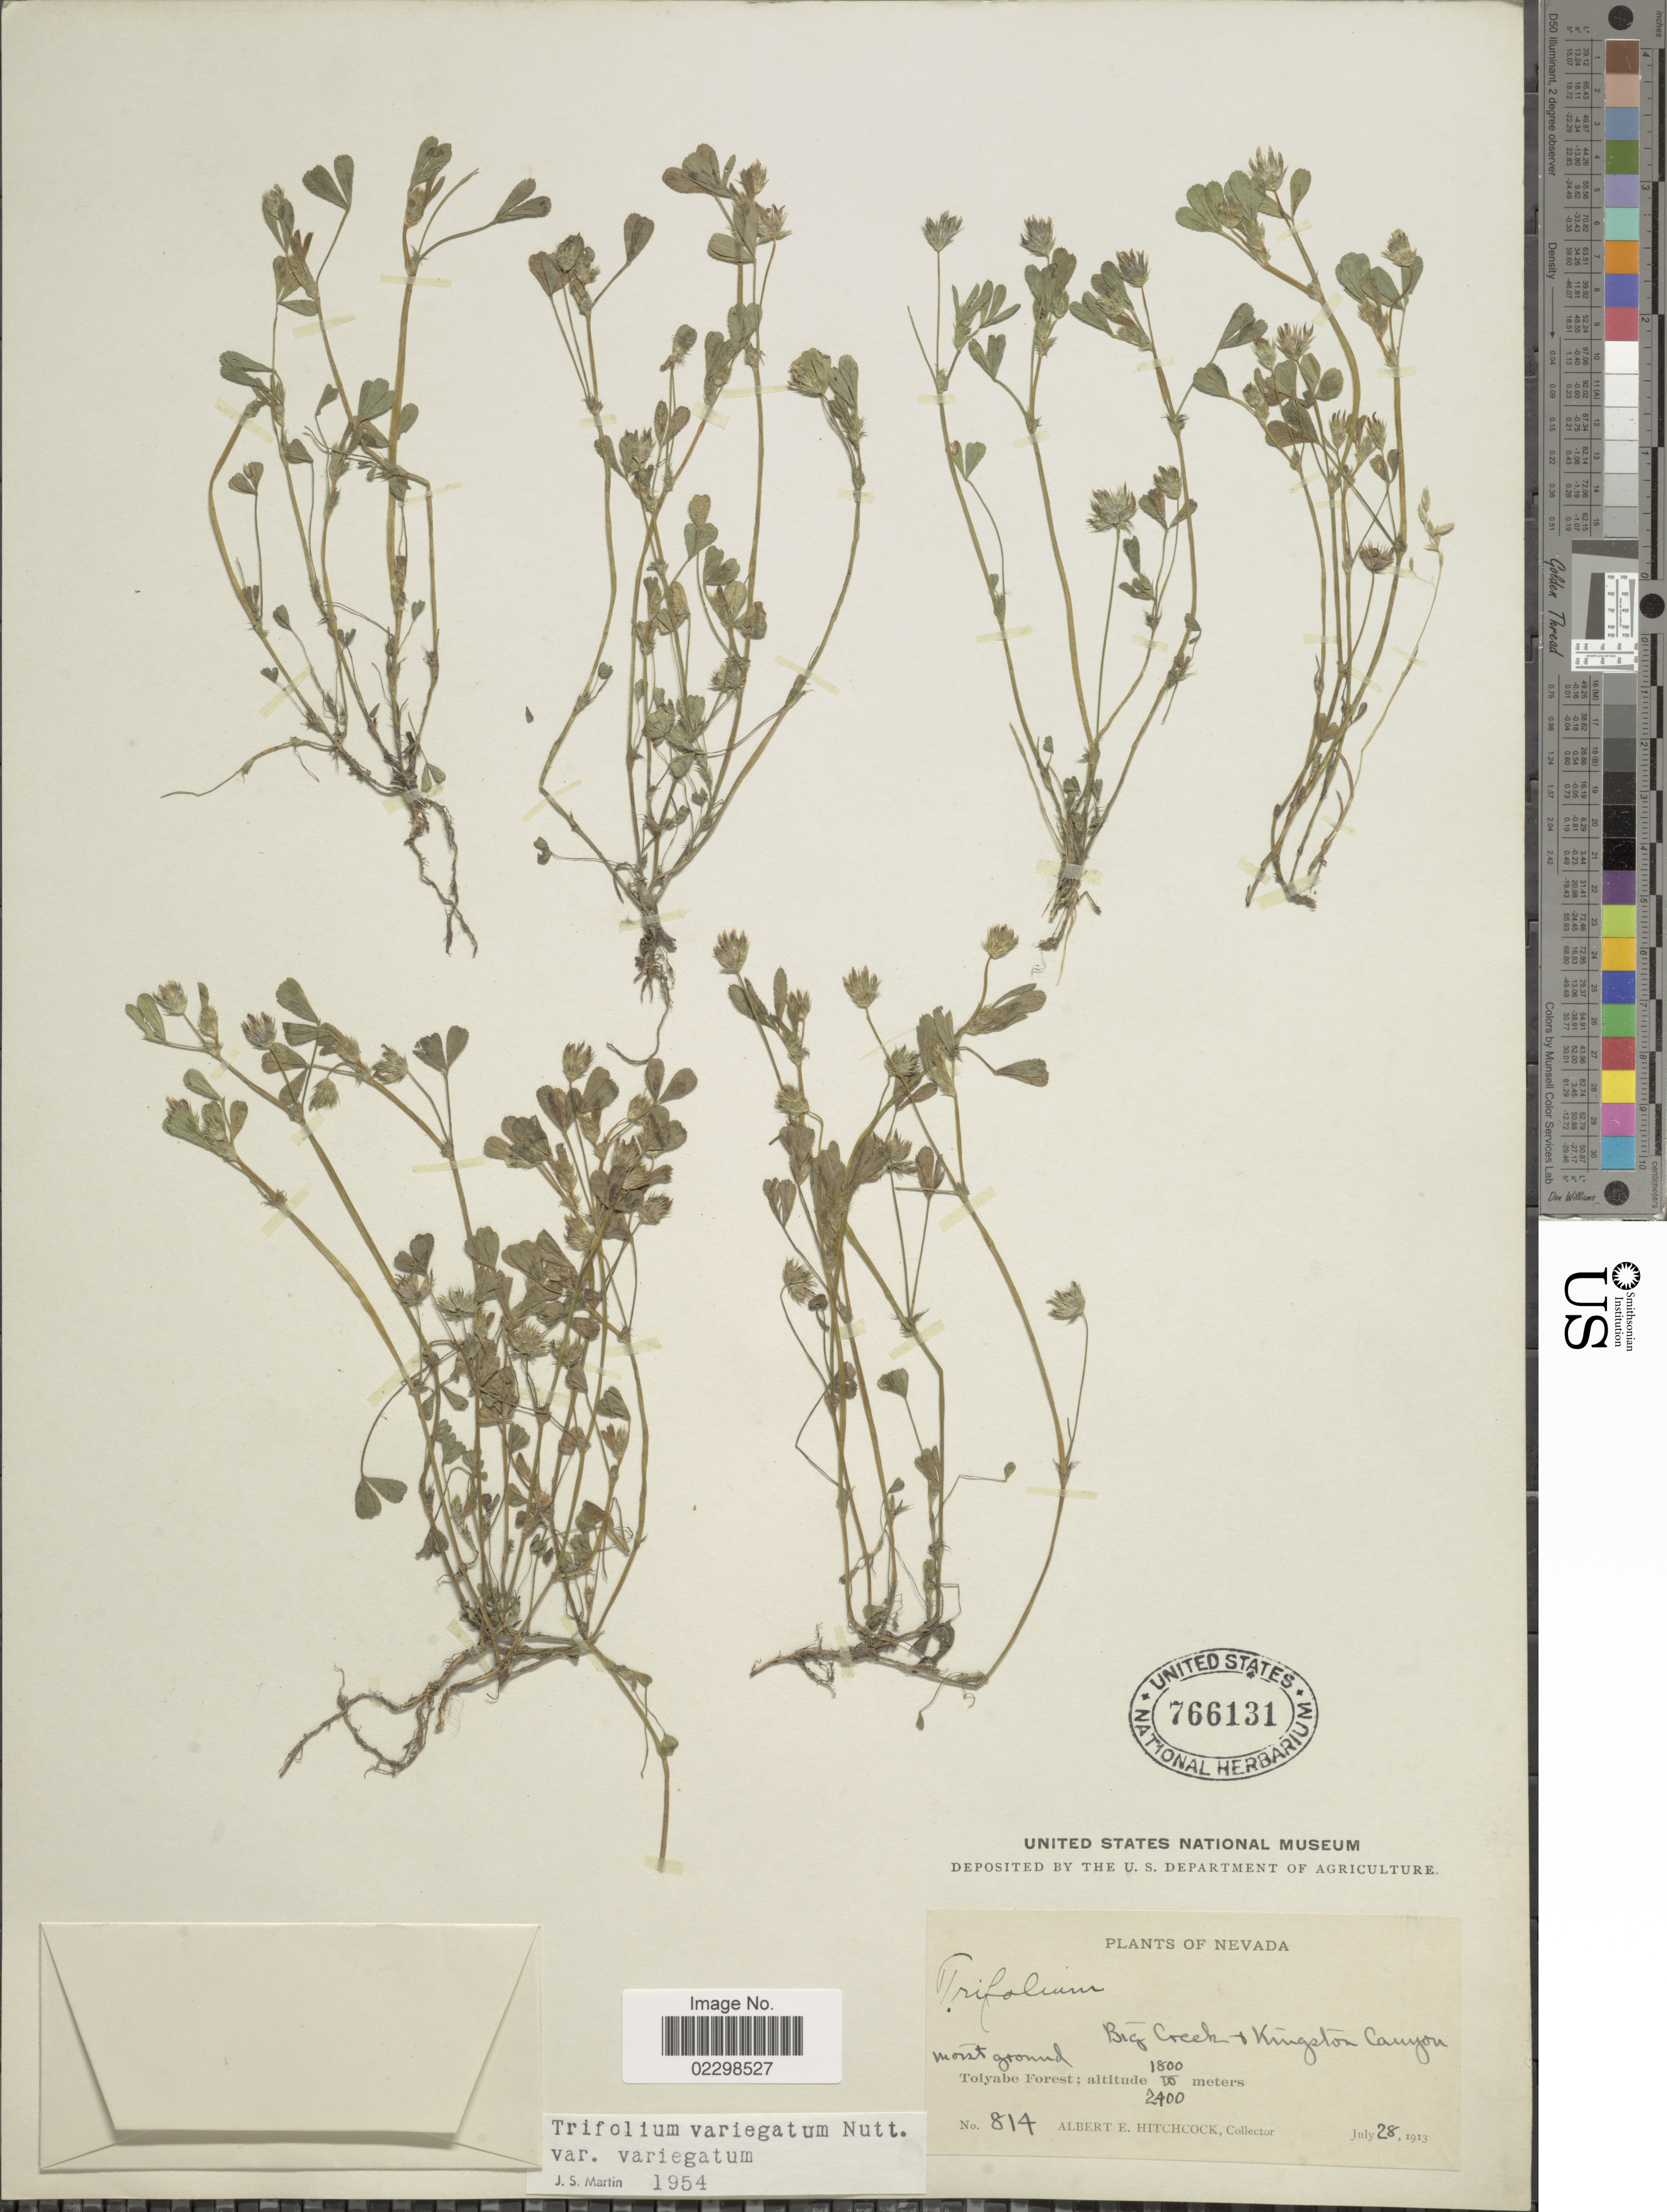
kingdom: Plantae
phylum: Tracheophyta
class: Magnoliopsida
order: Fabales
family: Fabaceae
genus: Trifolium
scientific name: Trifolium variegatum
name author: Nutt.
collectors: A. Hitchcock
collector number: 814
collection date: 1913-07-28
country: United States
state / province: Nevada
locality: Big Creek + Kingston Canyon, Toiyabe Forest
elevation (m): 1800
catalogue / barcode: US 766131